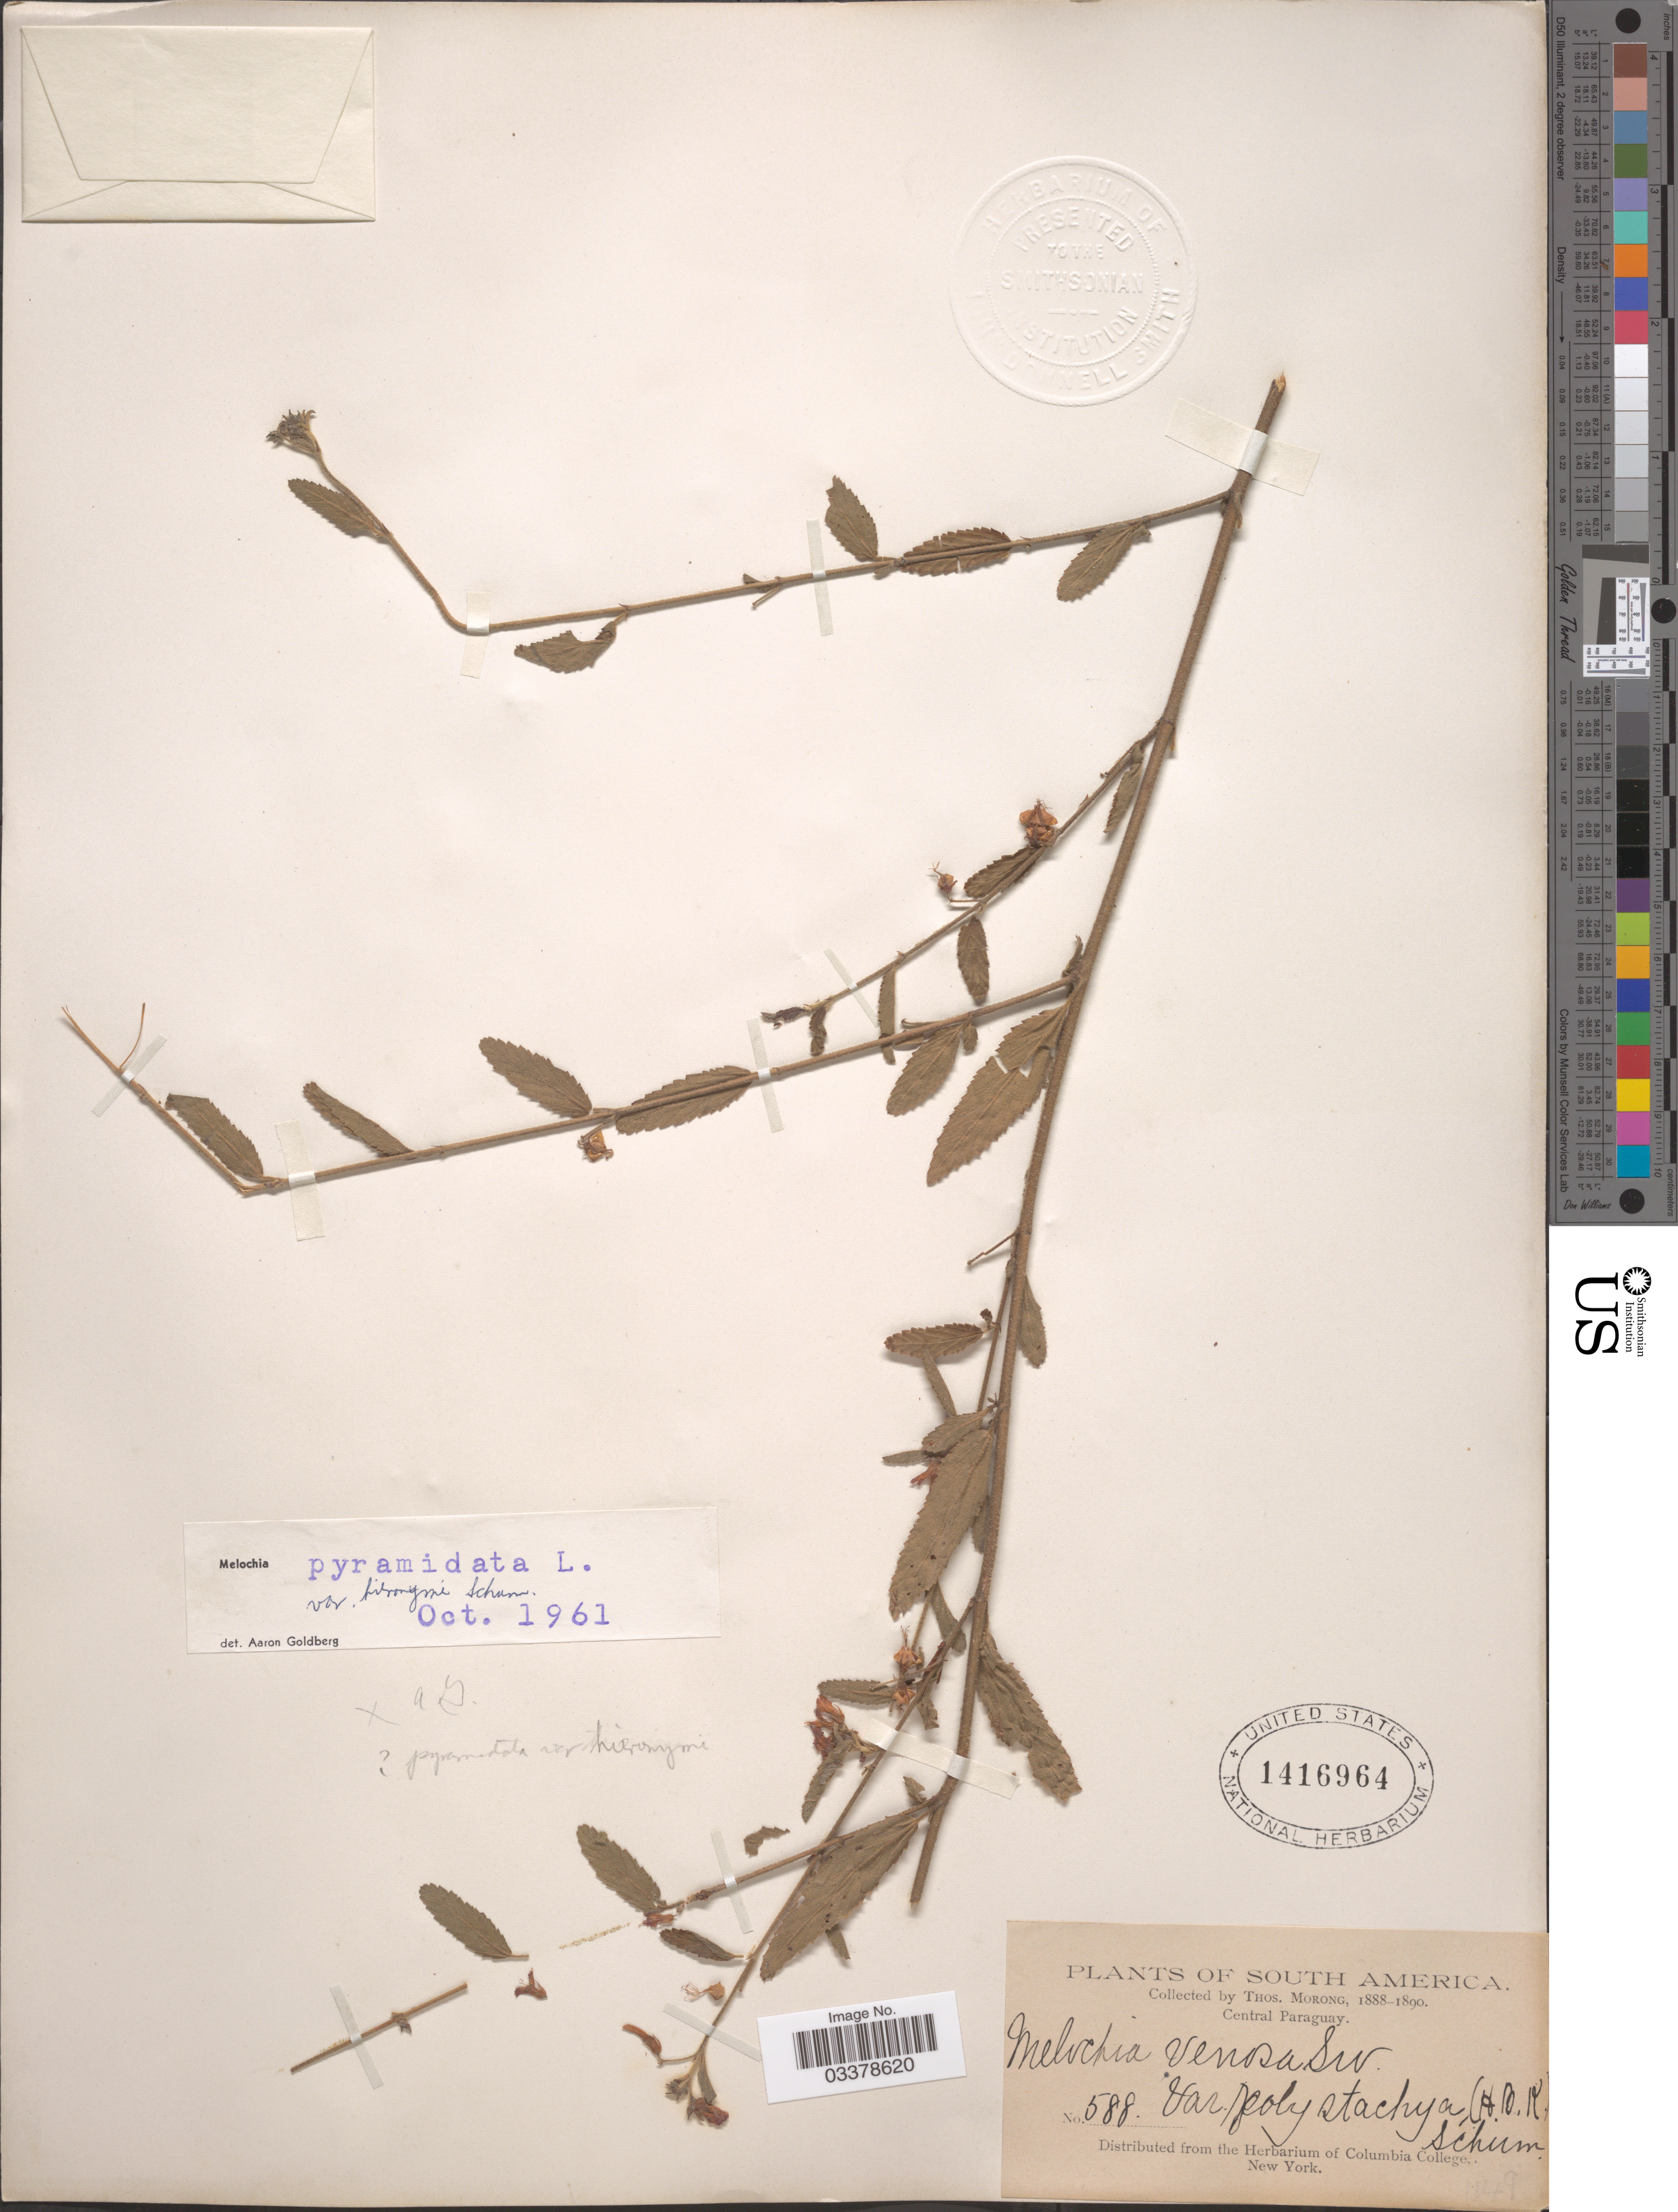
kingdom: Plantae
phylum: Tracheophyta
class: Magnoliopsida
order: Malvales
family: Malvaceae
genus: Melochia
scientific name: Melochia pyramidata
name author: L.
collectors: ex herb. T. Morong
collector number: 588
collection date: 1888/1890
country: Paraguay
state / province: Central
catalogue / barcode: US 1416964